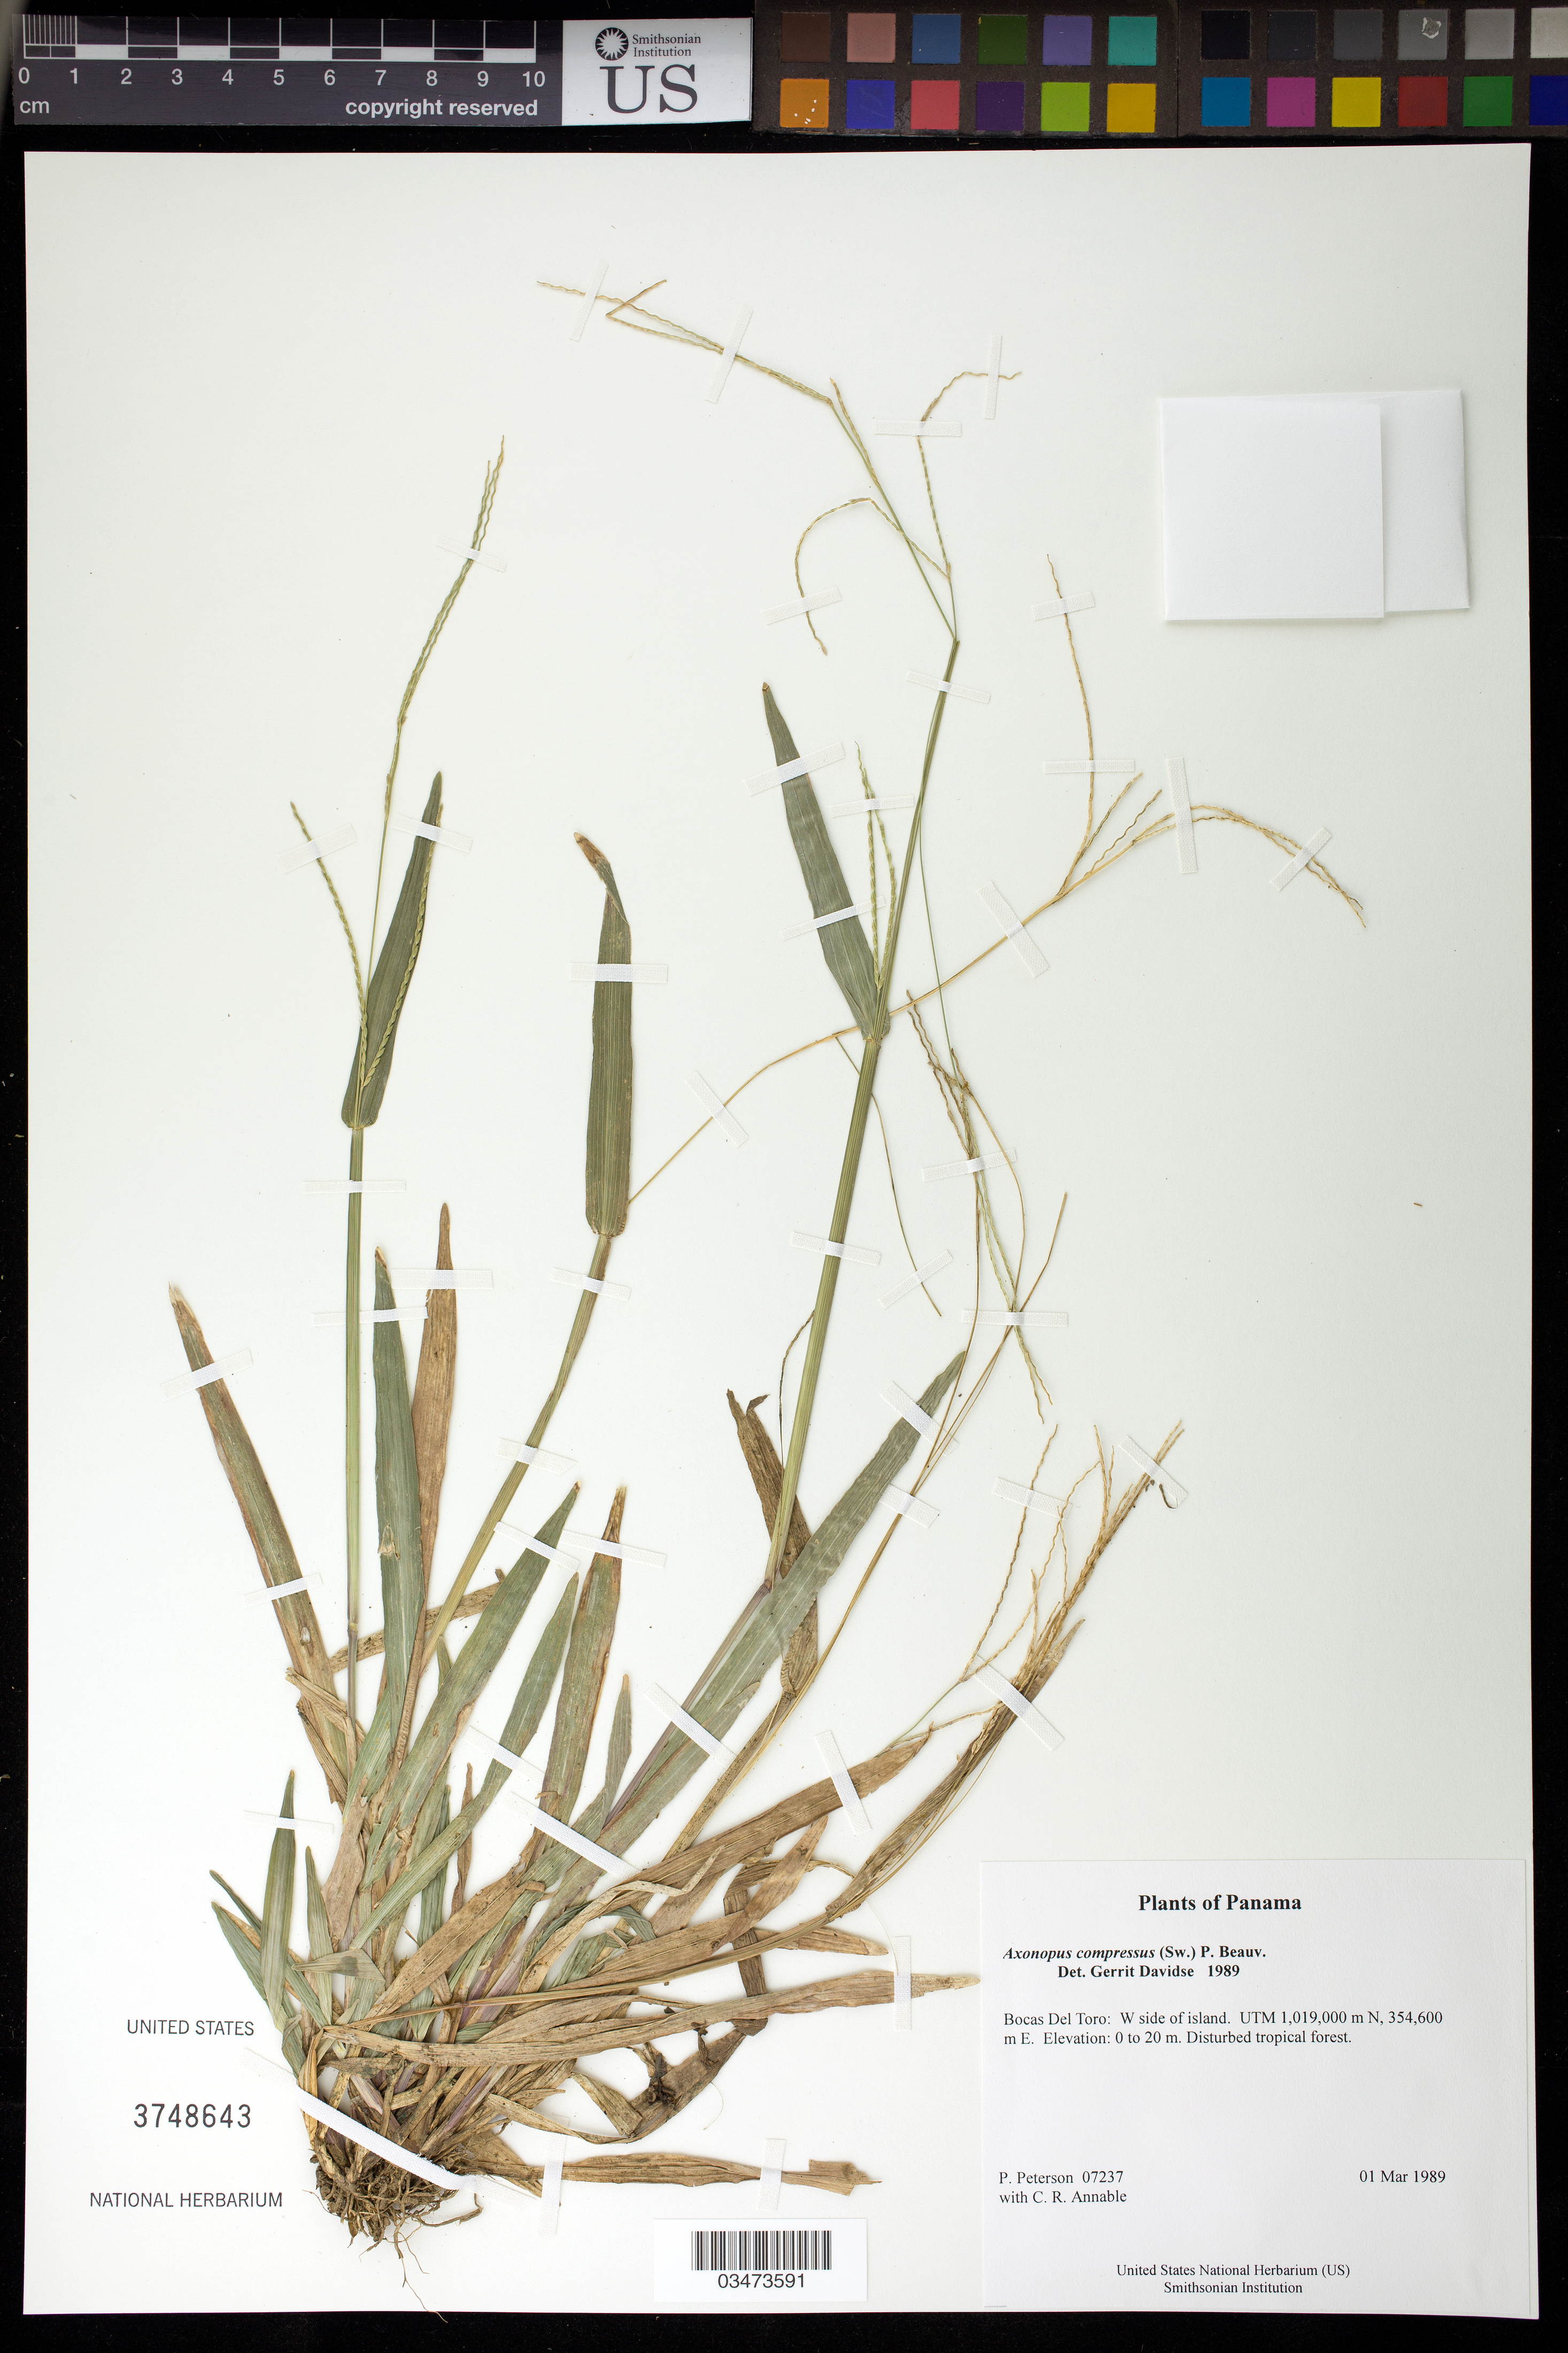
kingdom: Plantae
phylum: Tracheophyta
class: Liliopsida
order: Poales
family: Poaceae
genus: Axonopus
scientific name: Axonopus compressus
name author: (Sw.) P. Beauv.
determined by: Davidse, Gerrit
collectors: P. M. Peterson & C. R. Annable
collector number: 07237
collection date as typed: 01 Mar 1989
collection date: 1989-03-01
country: Panama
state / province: Bocas del Toro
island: Cayo Roldan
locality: W side of island. UTM 1,019,000 m N, 354,600 m E.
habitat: Disturbed tropical forest.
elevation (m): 0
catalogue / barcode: US 3748643